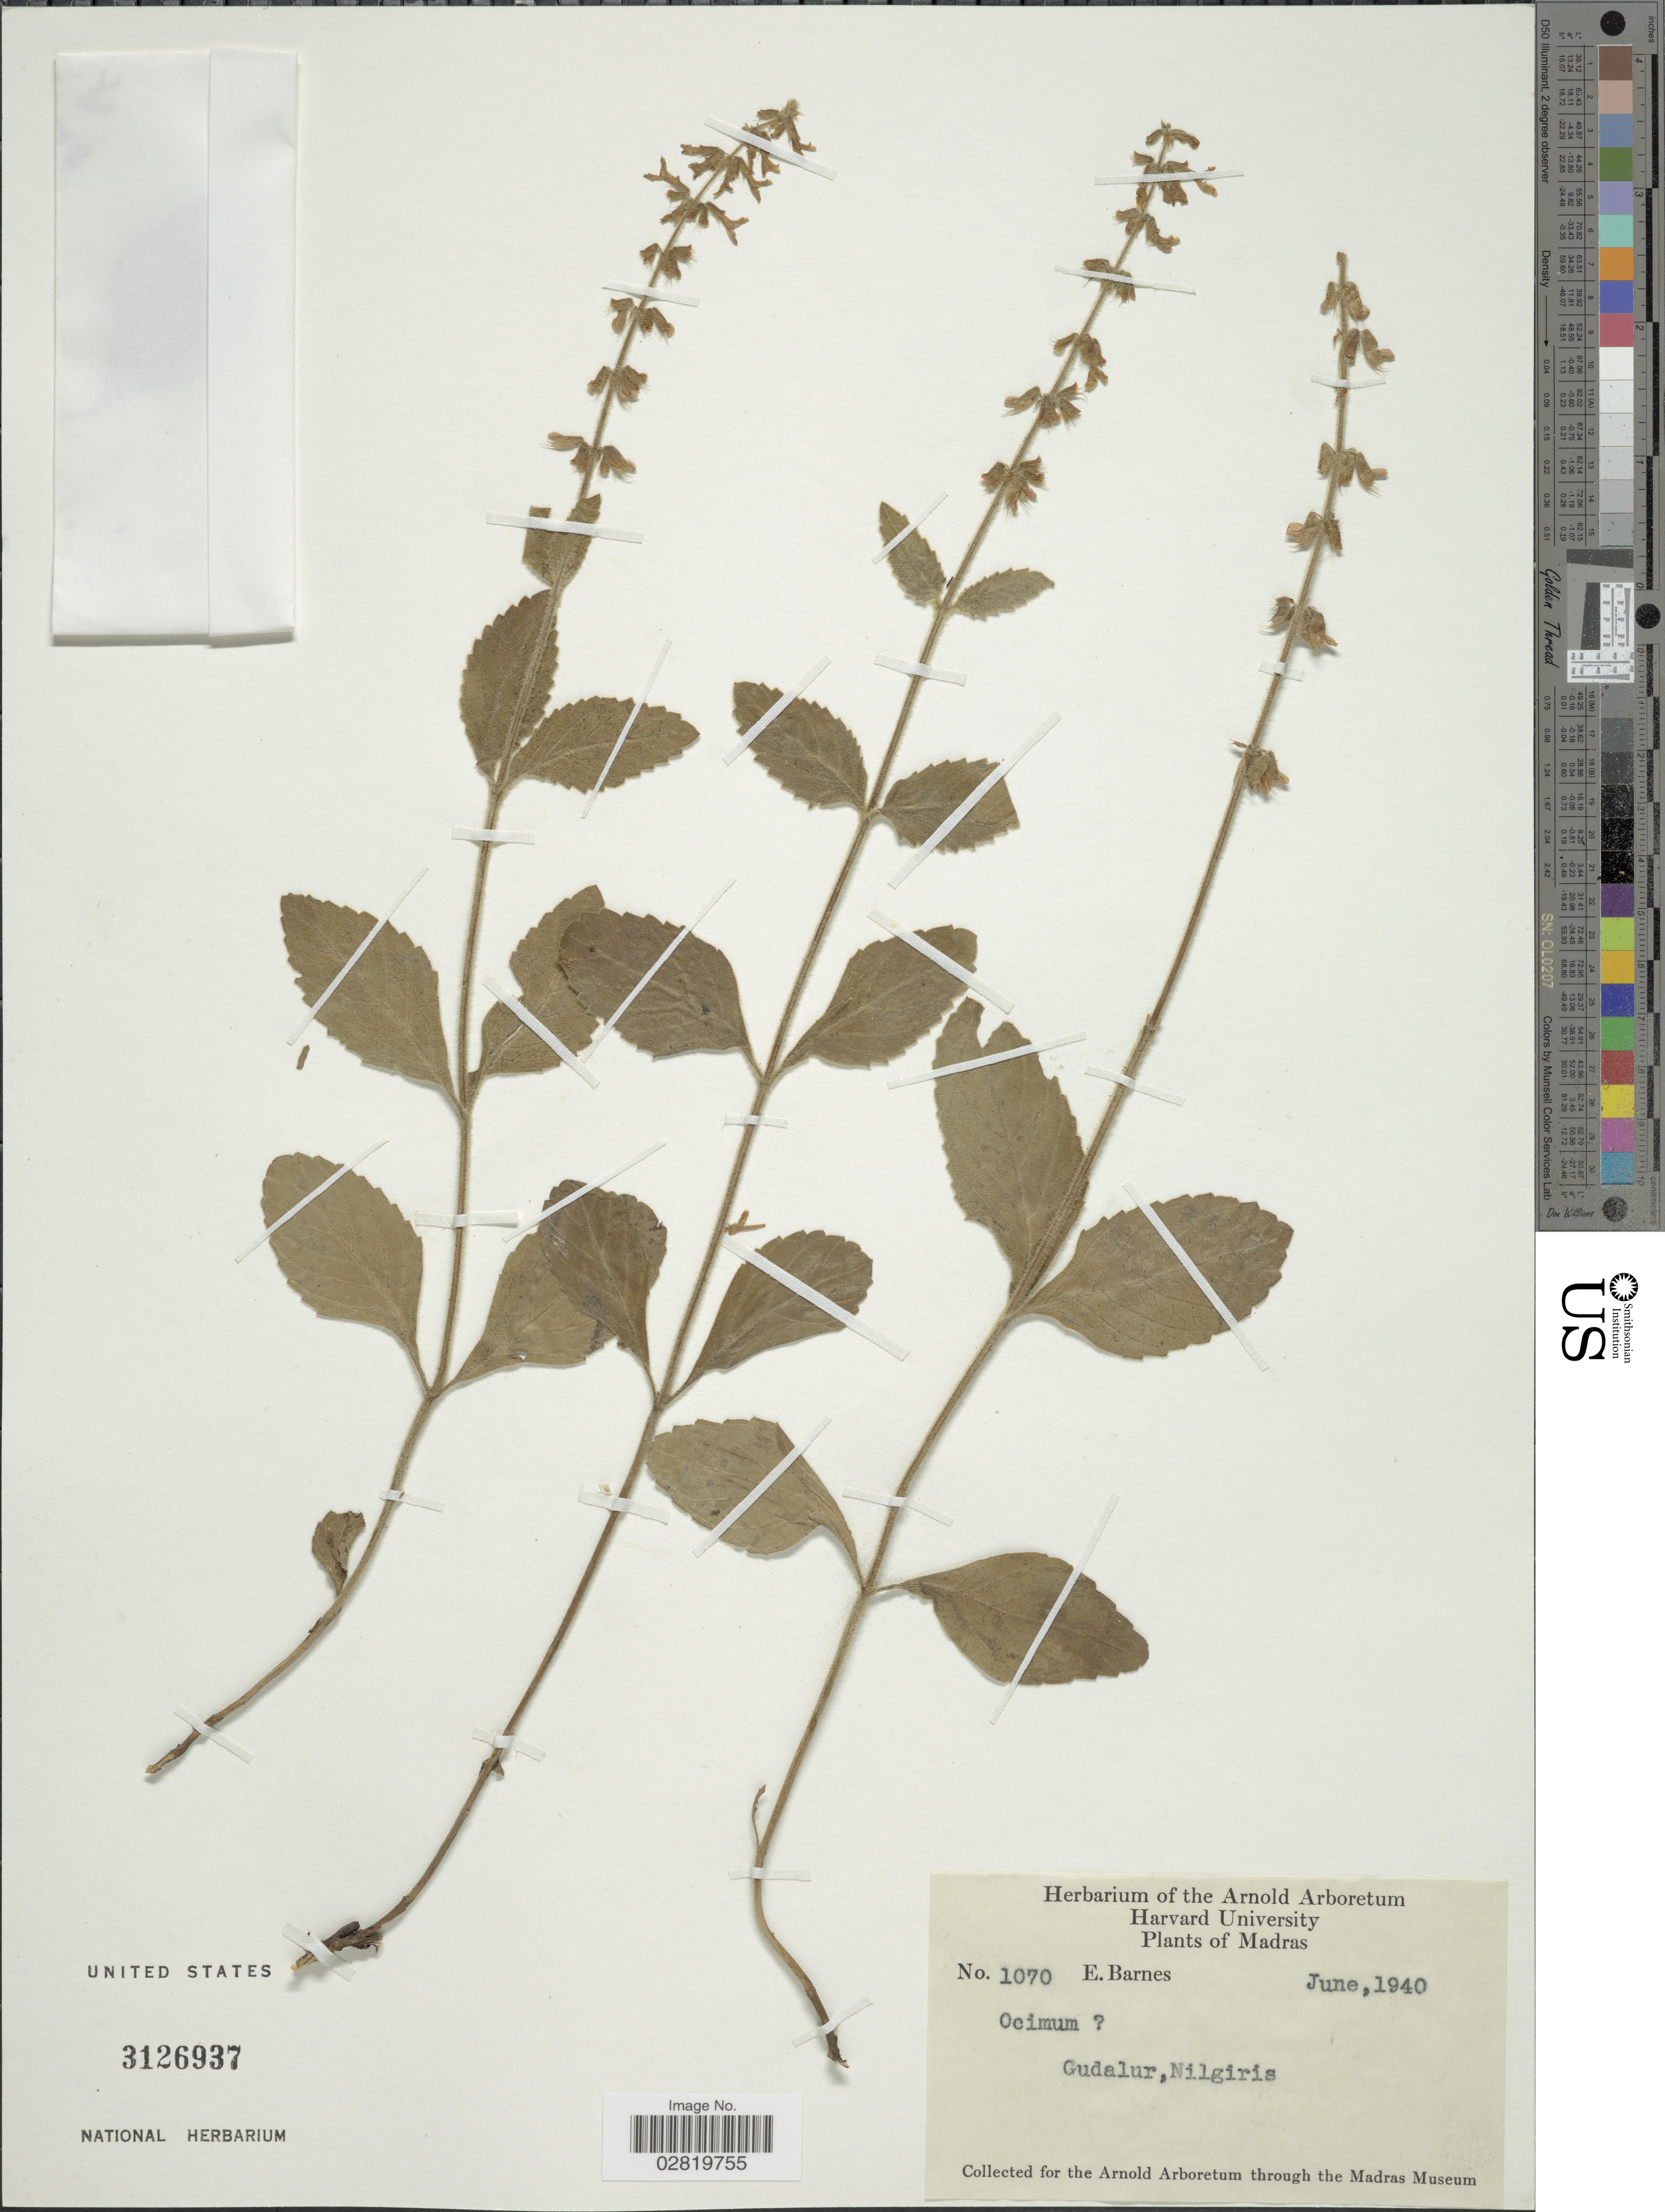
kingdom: Plantae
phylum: Tracheophyta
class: Magnoliopsida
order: Lamiales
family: Lamiaceae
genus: Ocimum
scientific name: Ocimum sp.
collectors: E. Barnes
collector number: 1070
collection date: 1940-06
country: India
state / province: Tamil Nadu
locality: Madras, Gudalur, Nilgiris.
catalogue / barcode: US 3126937